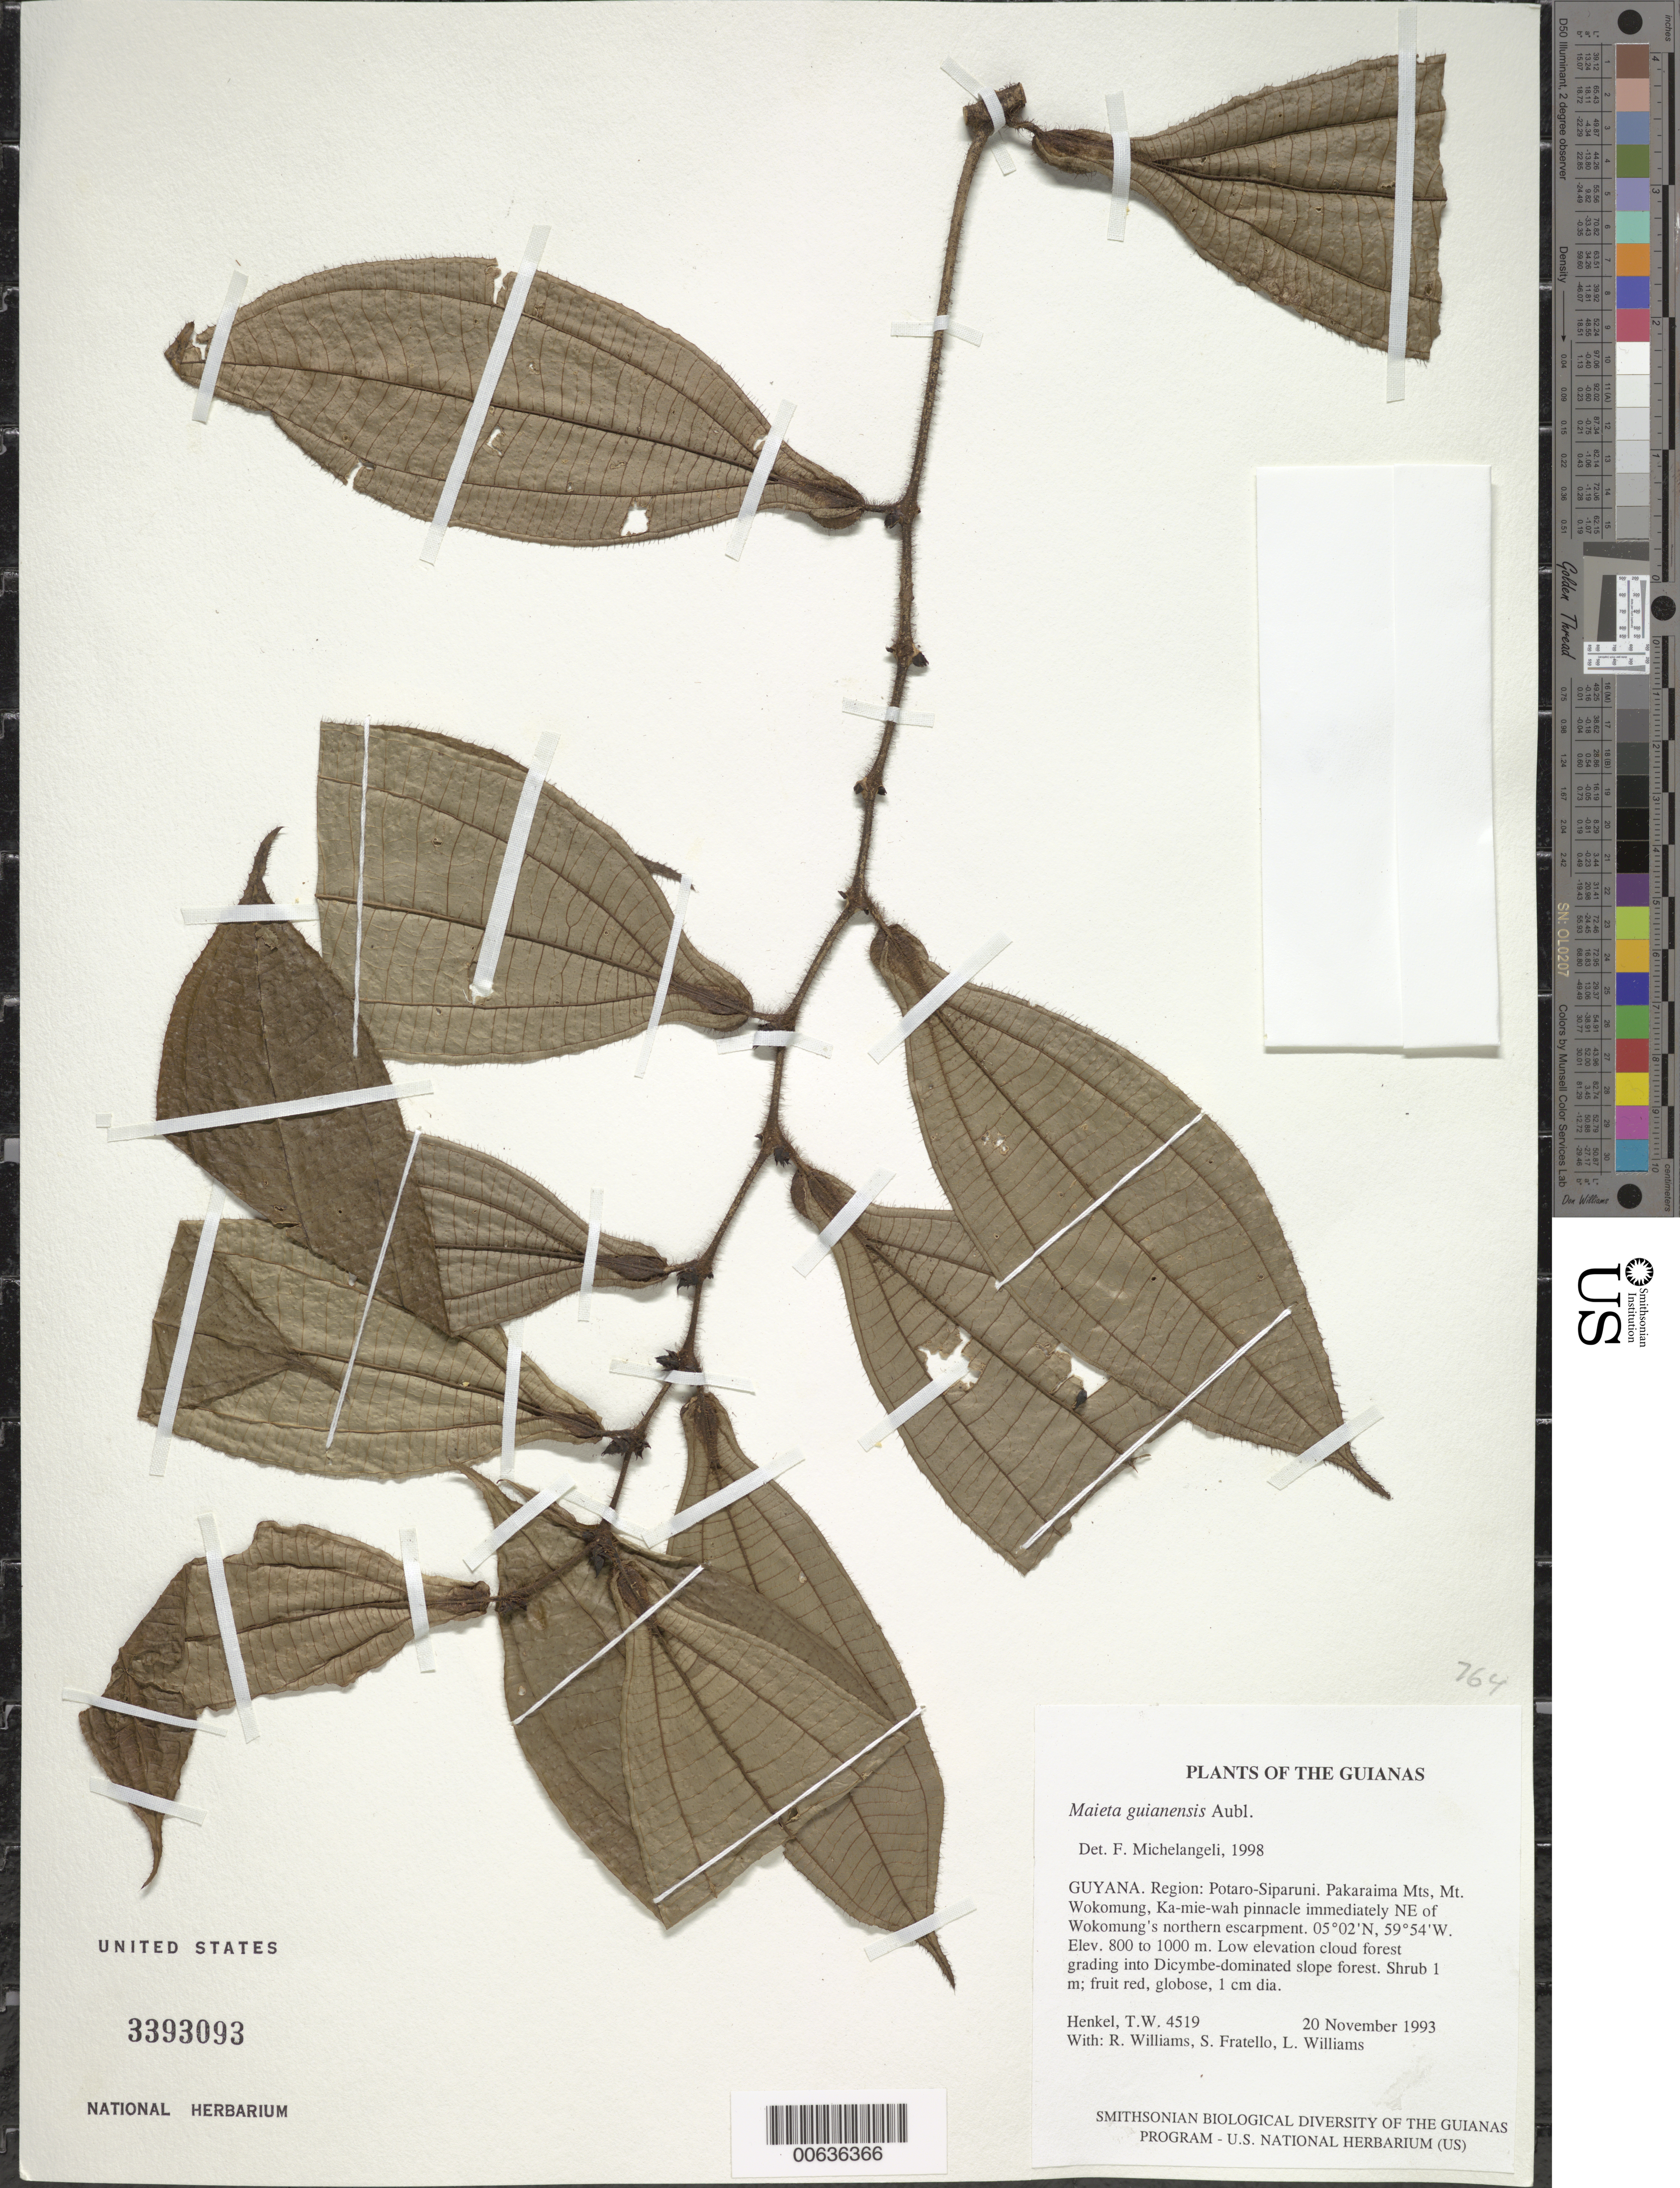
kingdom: Plantae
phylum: Tracheophyta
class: Magnoliopsida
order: Myrtales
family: Melastomataceae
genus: Maieta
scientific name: Maieta guianensis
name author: Aubl.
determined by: Michelangeli, F. A.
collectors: T. Henkel, R. Williams, S. Fratello & L. Williams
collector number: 4519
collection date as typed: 20 November 1993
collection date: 1993-11-20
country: Guyana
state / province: Potaro-Siparuni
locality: Pakaraima Mts, Mt. Wokomung, Ka-mie-wah pinnacle immediately NE of Wokomung's northern escarpment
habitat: Low elevation cloud forest grading into Dicymbe-dominated slope forest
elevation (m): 800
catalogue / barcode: US 3393093